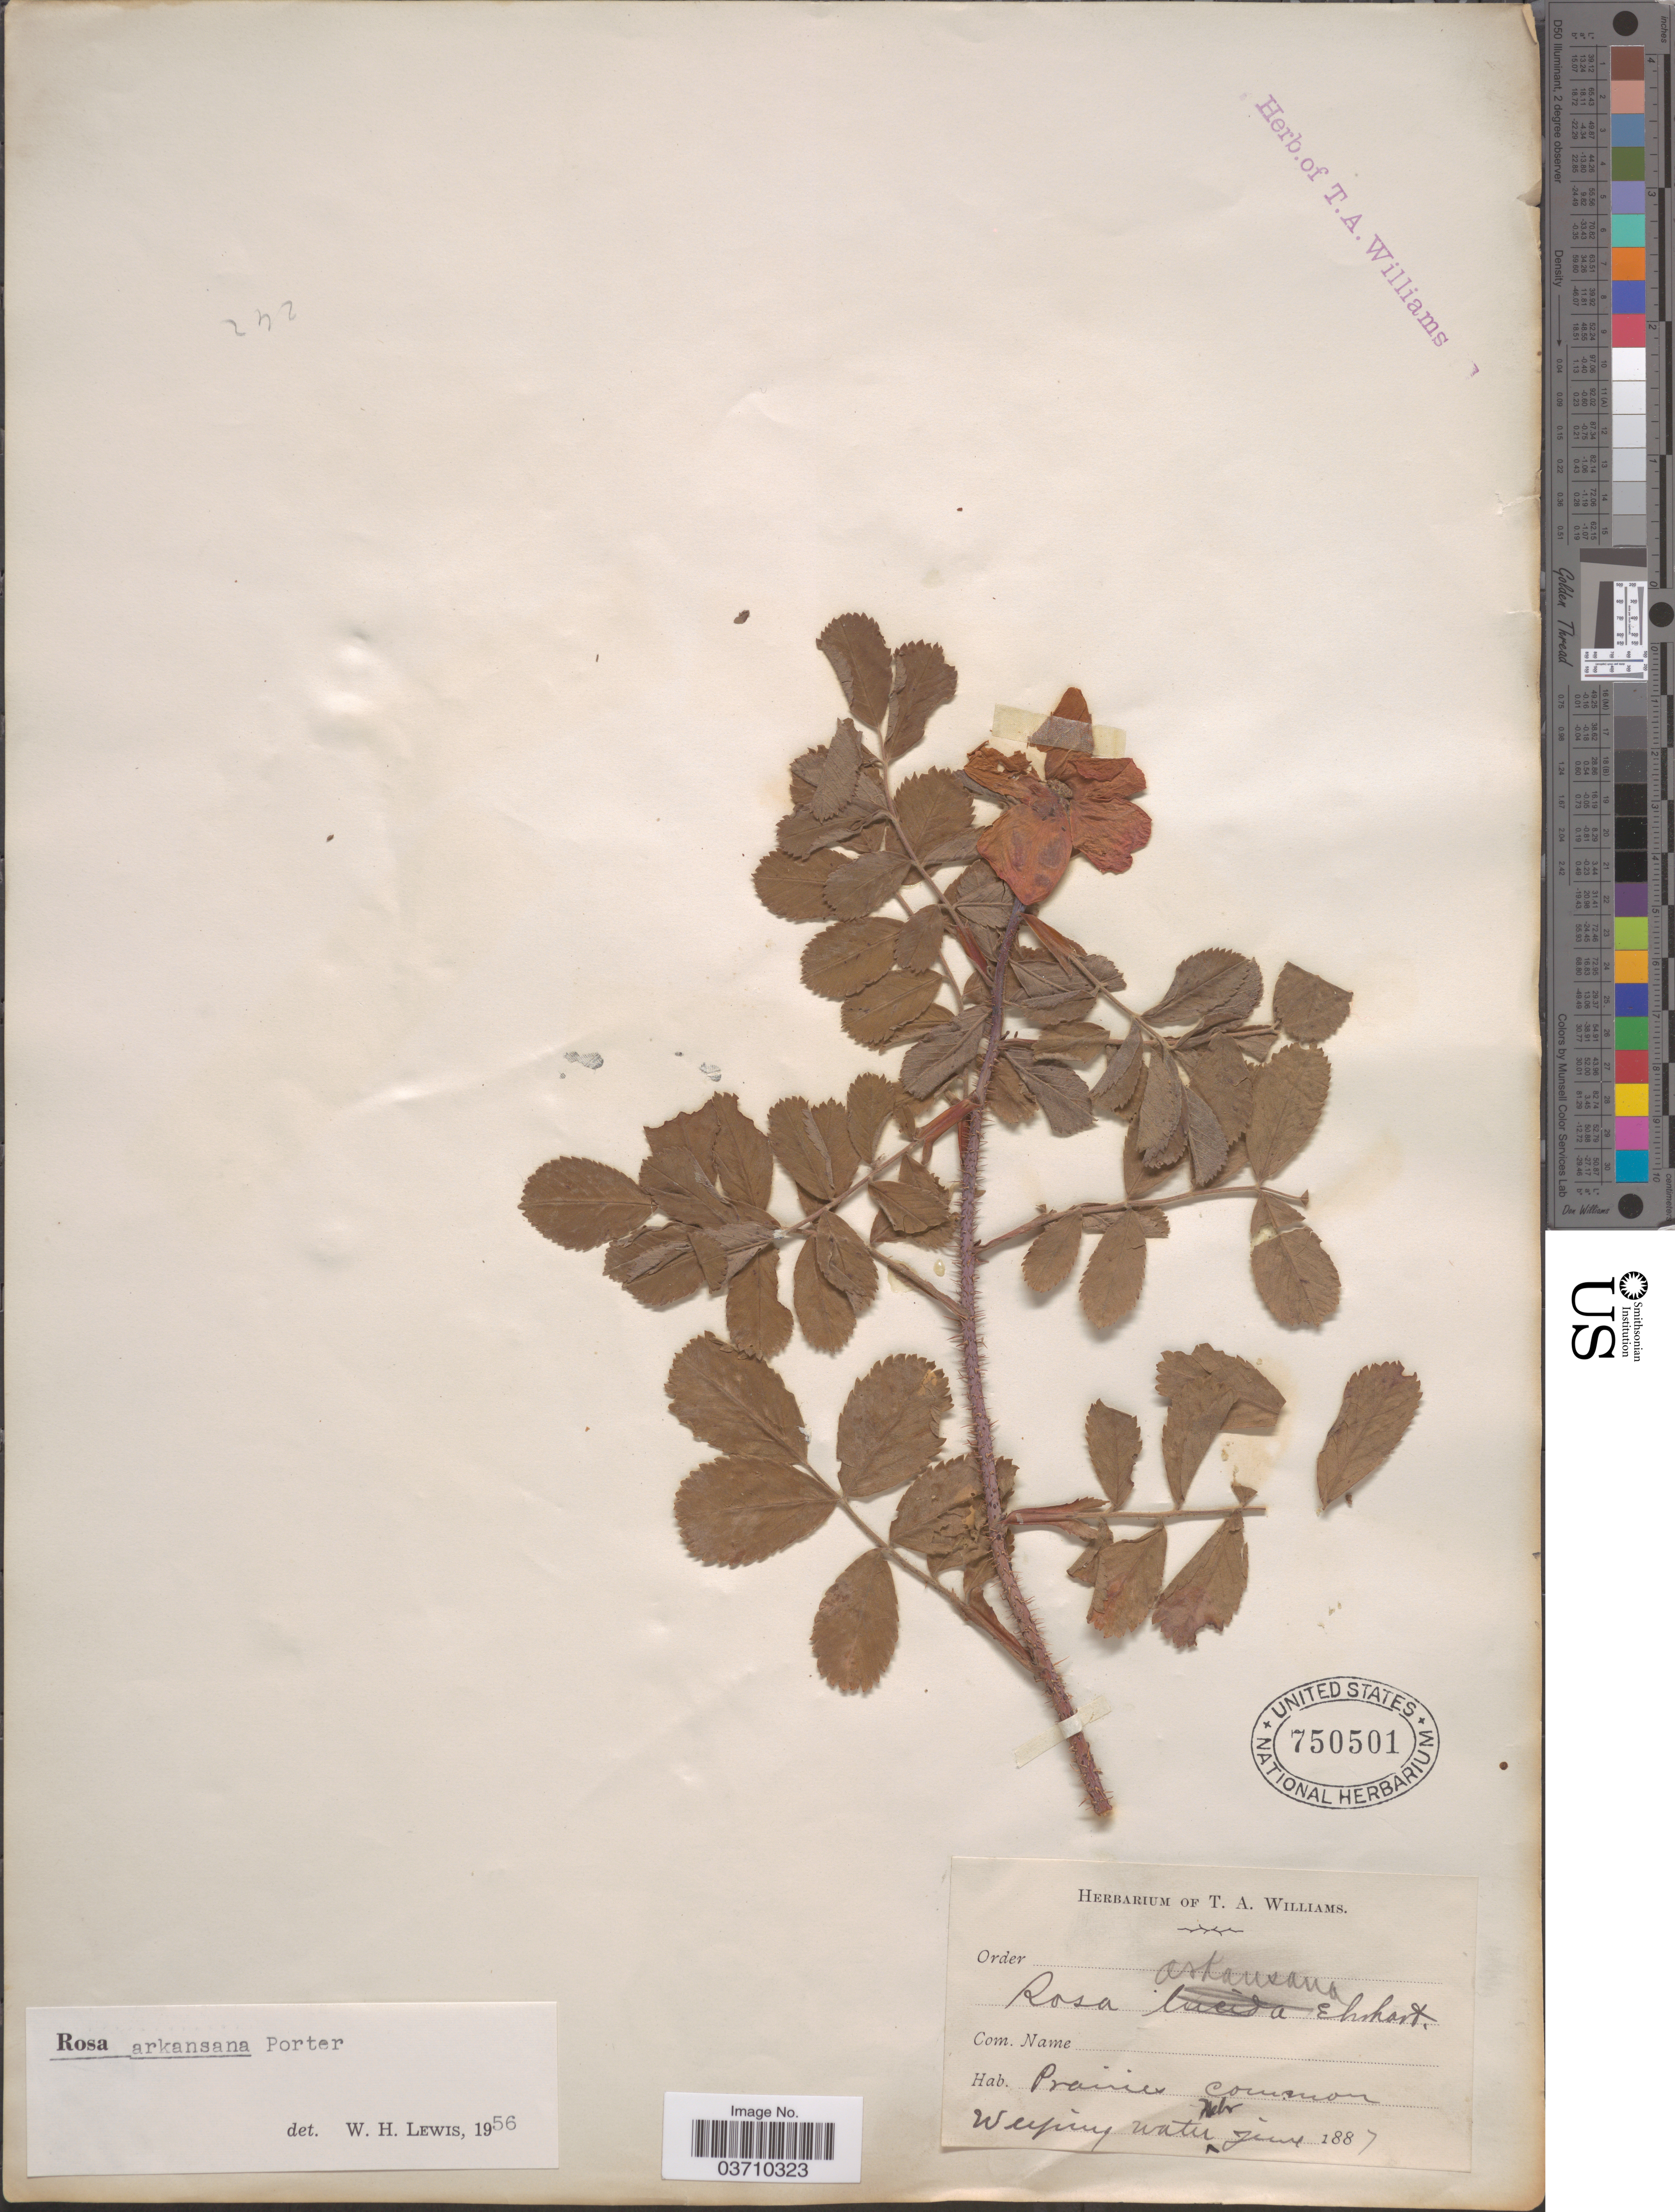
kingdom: Plantae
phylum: Tracheophyta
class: Magnoliopsida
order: Rosales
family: Rosaceae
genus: Rosa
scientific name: Rosa arkansana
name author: Porter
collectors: ex herb. Thos. A. Williams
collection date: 1887-06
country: United States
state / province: Nebraska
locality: Weeping Water.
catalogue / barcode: US 750501